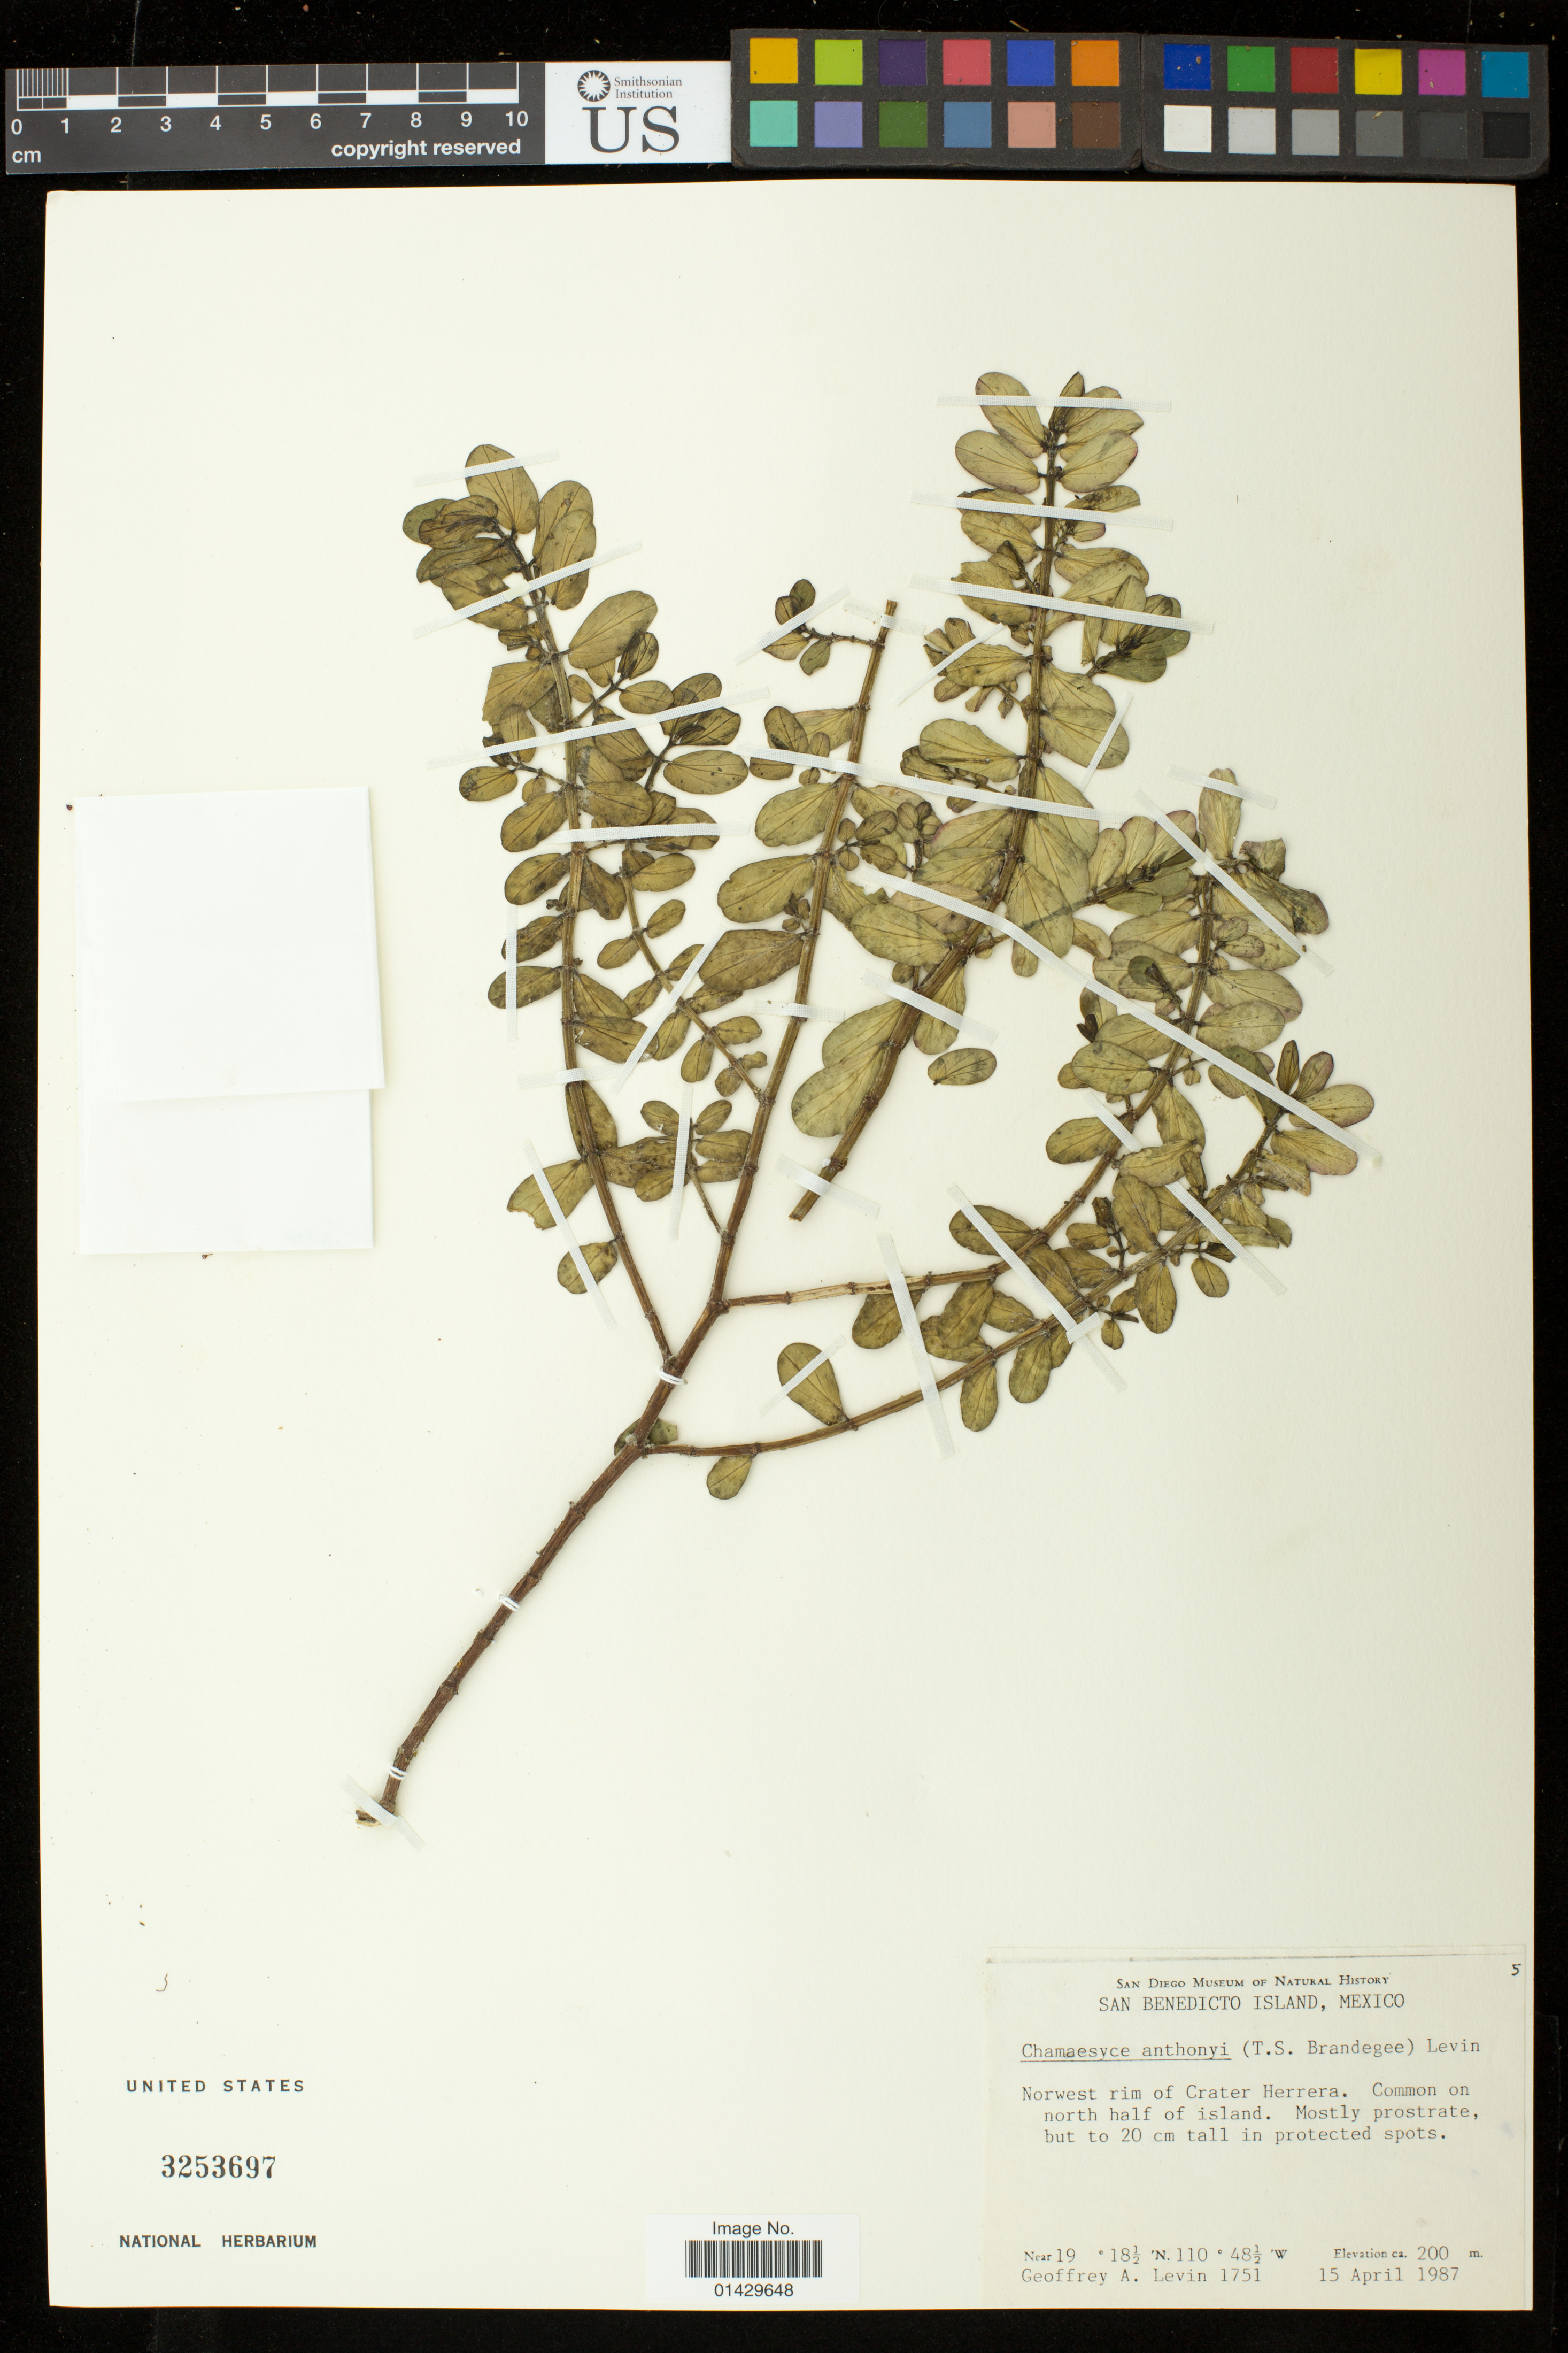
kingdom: Plantae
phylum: Tracheophyta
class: Magnoliopsida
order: Malpighiales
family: Euphorbiaceae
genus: Euphorbia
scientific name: Euphorbia anthonyi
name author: Brandegee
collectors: G. Levin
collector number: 1751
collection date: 1987-04-15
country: Mexico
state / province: Colima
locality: San Benedicto Island; Northwest rim of Crater Herrera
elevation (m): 200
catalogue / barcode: US 3253697